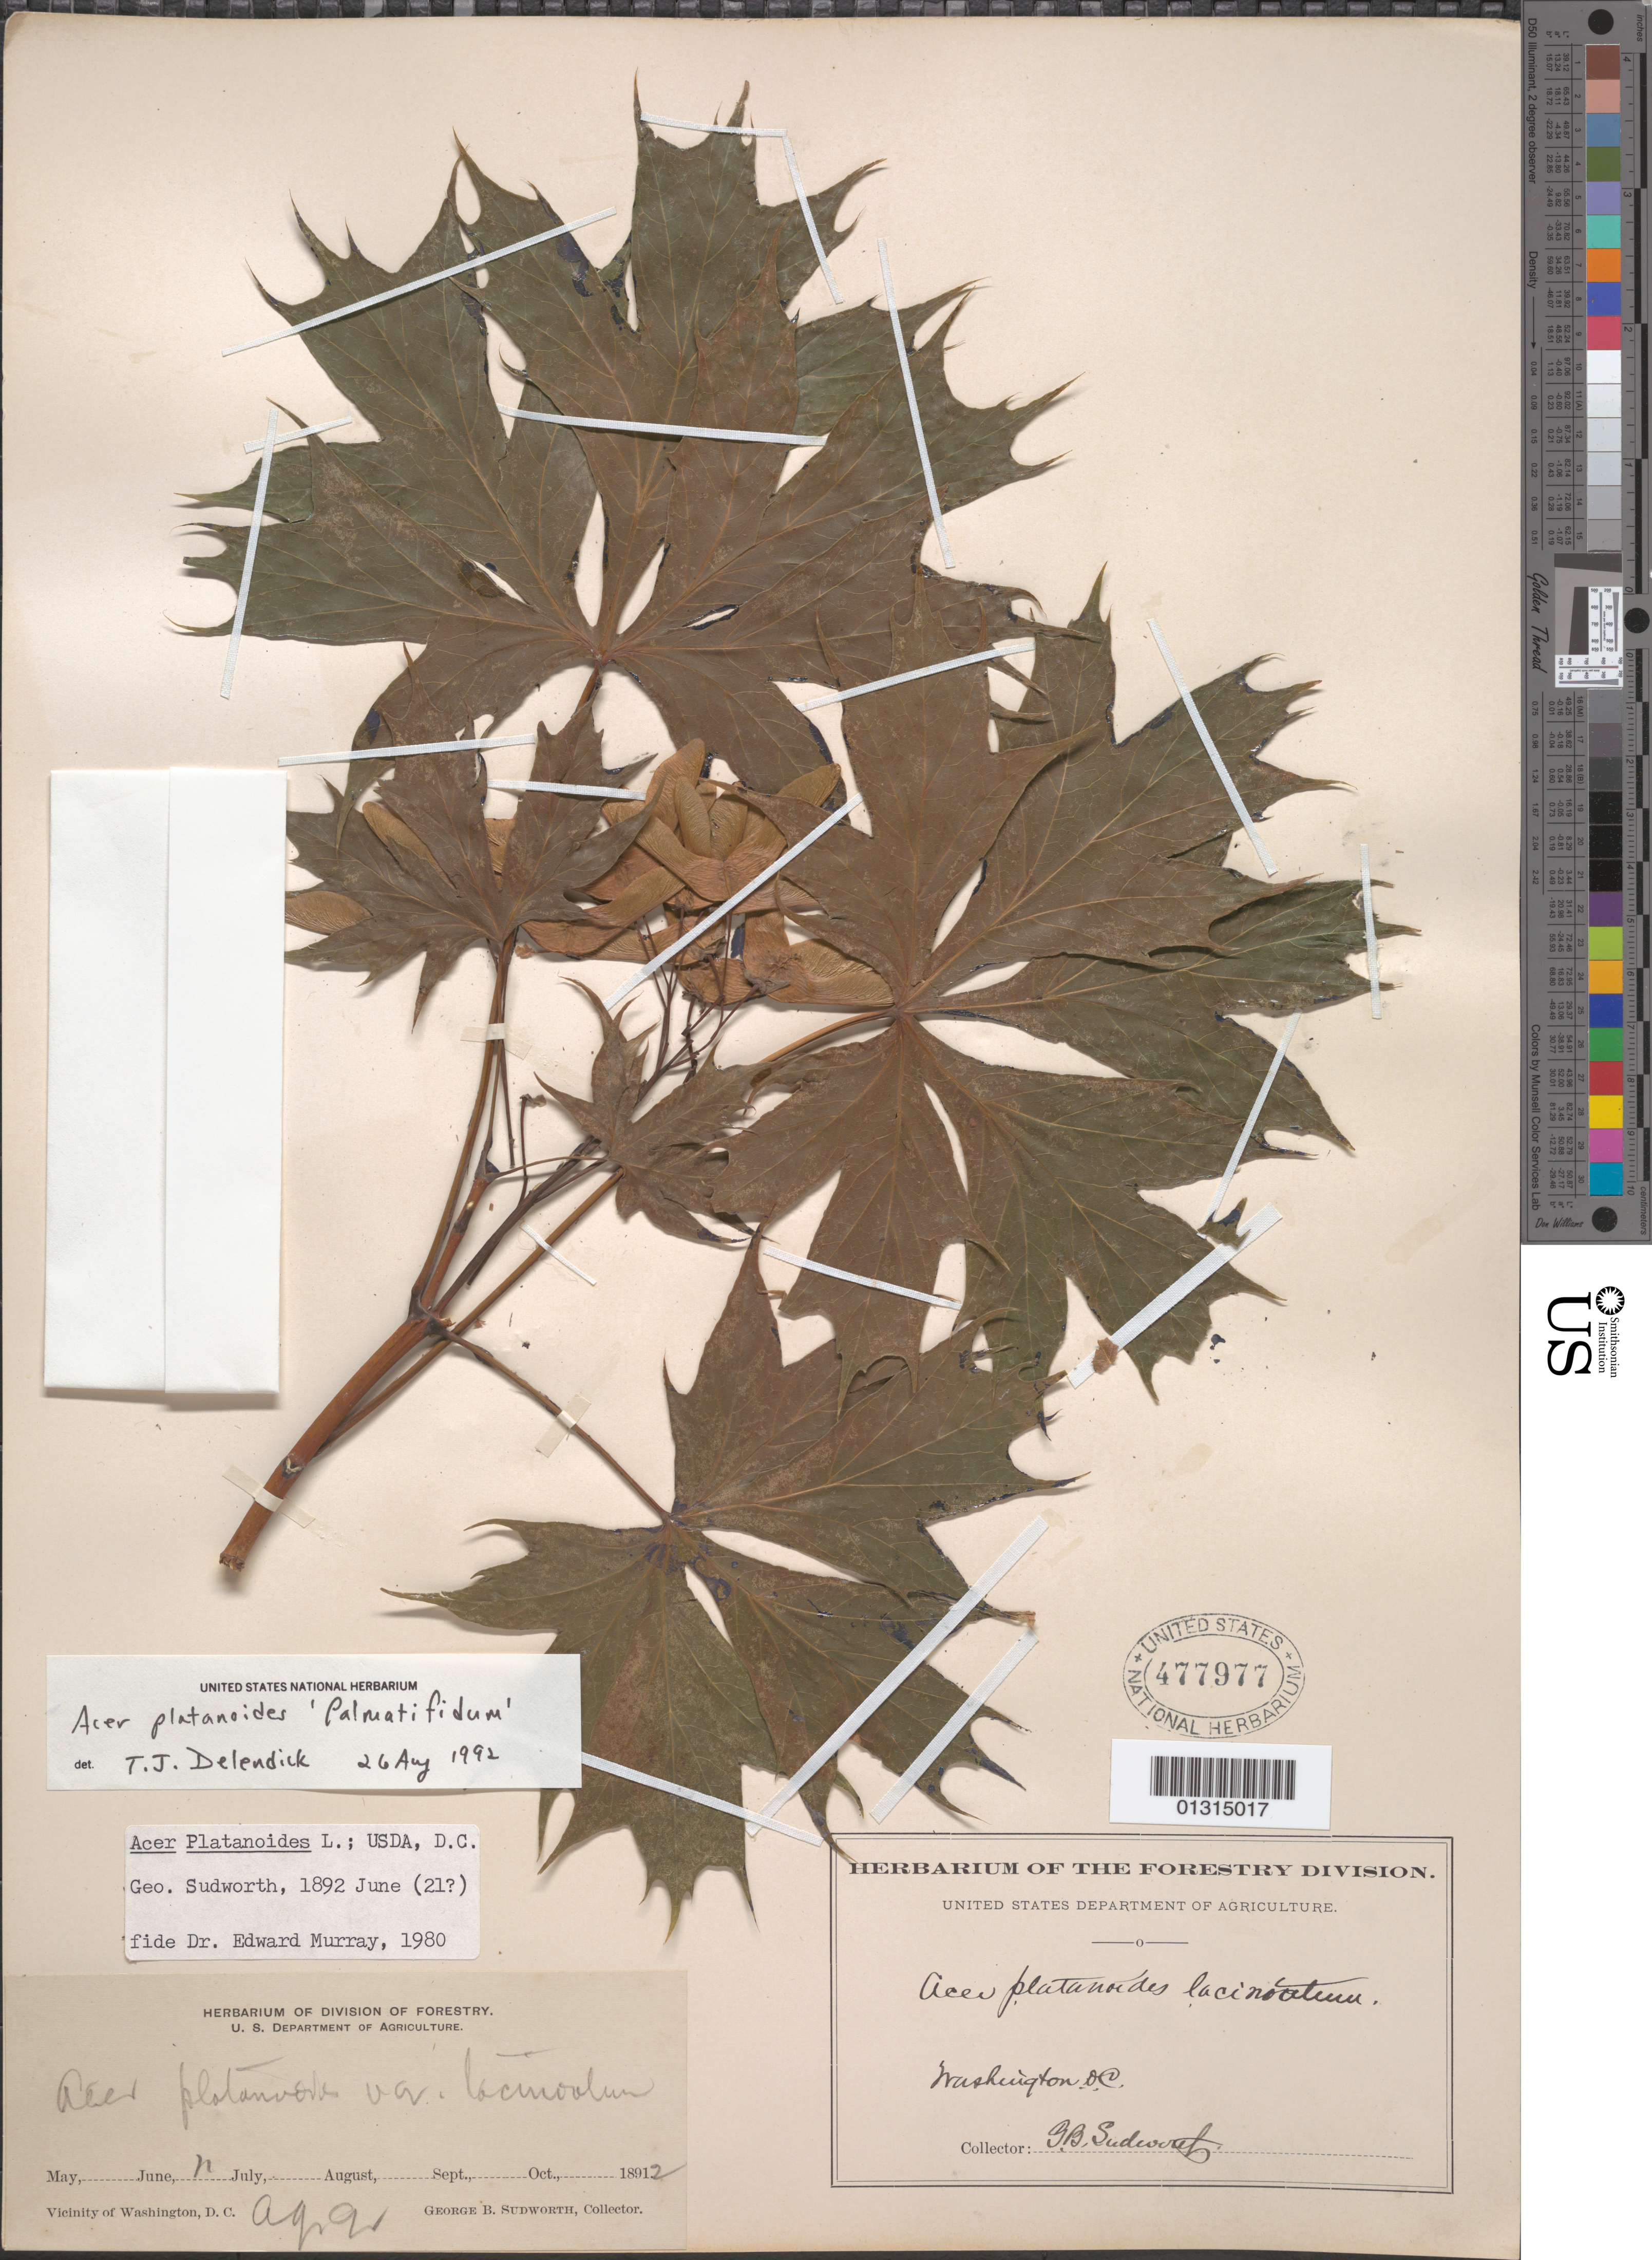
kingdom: Plantae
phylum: Tracheophyta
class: Magnoliopsida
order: Sapindales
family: Sapindaceae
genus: Acer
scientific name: Acer platanoides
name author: L.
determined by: Delendick, T. J.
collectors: G. B. Sudworth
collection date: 1892-06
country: United States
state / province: District of Columbia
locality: Washington, DC, vicinity. Ag. Gr.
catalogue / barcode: US 477977